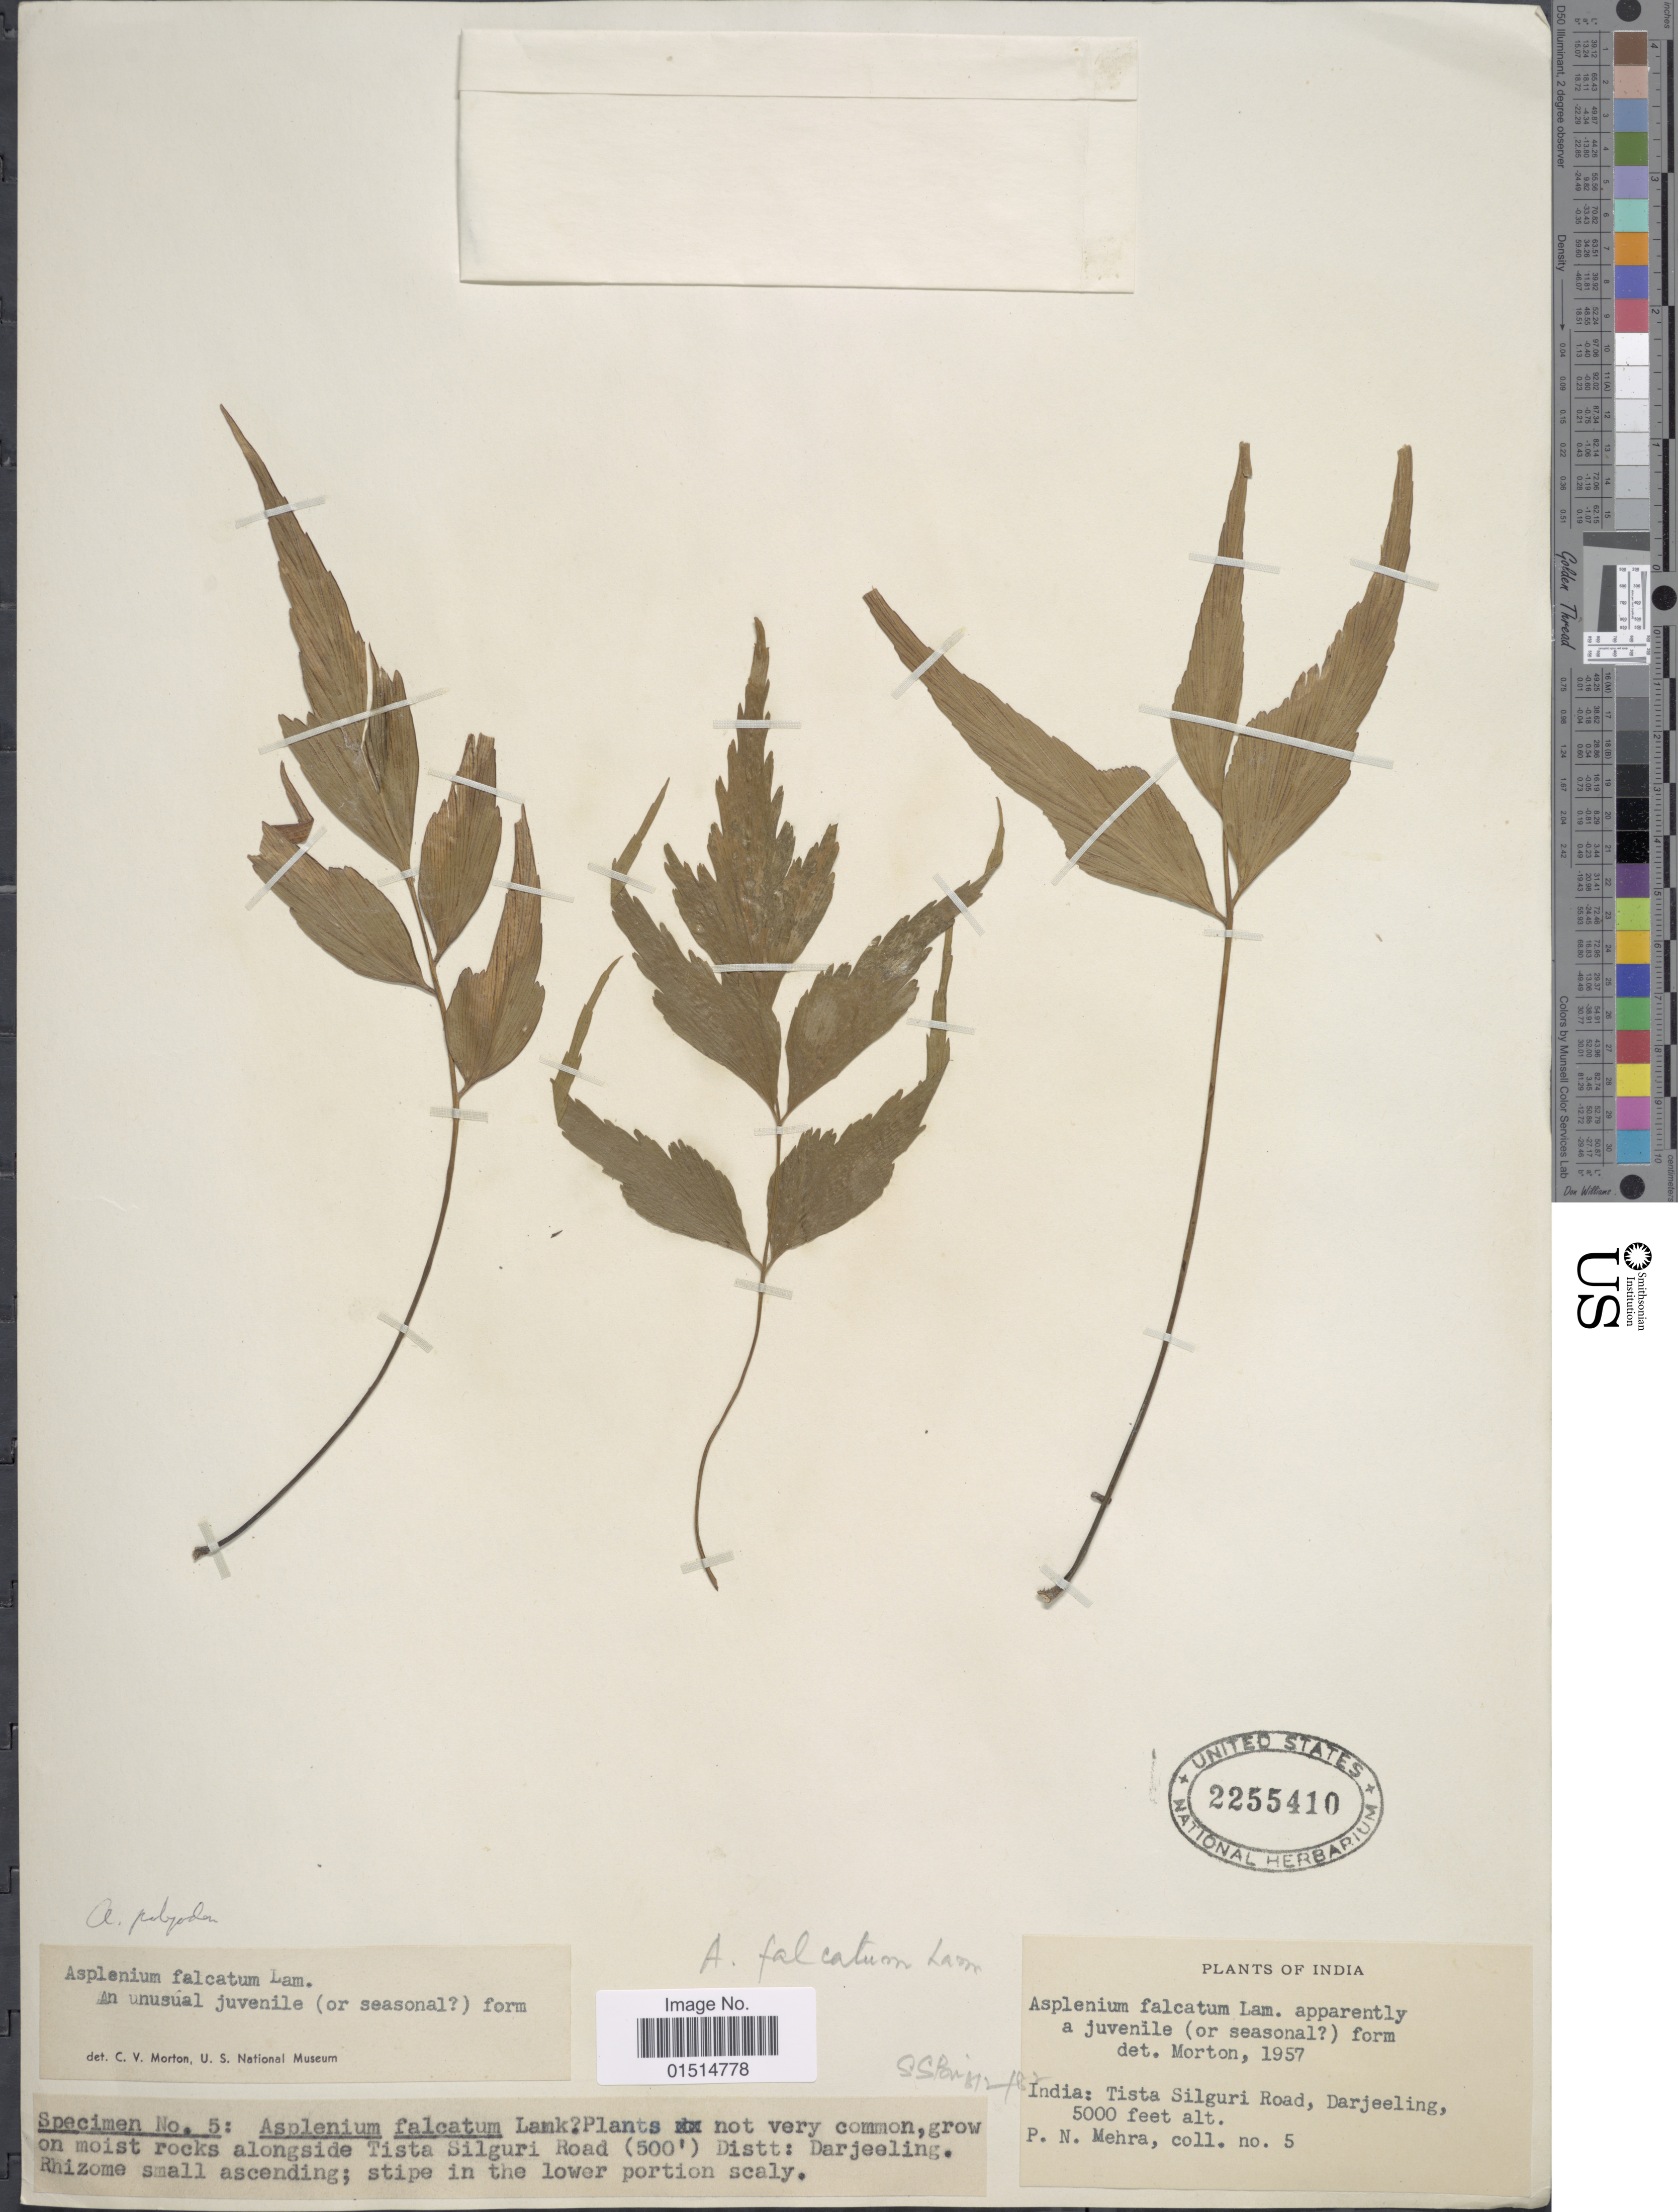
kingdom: Plantae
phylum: Tracheophyta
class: Polypodiopsida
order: Polypodiales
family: Aspleniaceae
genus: Asplenium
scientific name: Asplenium falcatum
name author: Lam.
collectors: P. N. Mehra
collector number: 5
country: India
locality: India: Tista Silgury Road, Darjeeling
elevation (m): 1524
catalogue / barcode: US 2255410